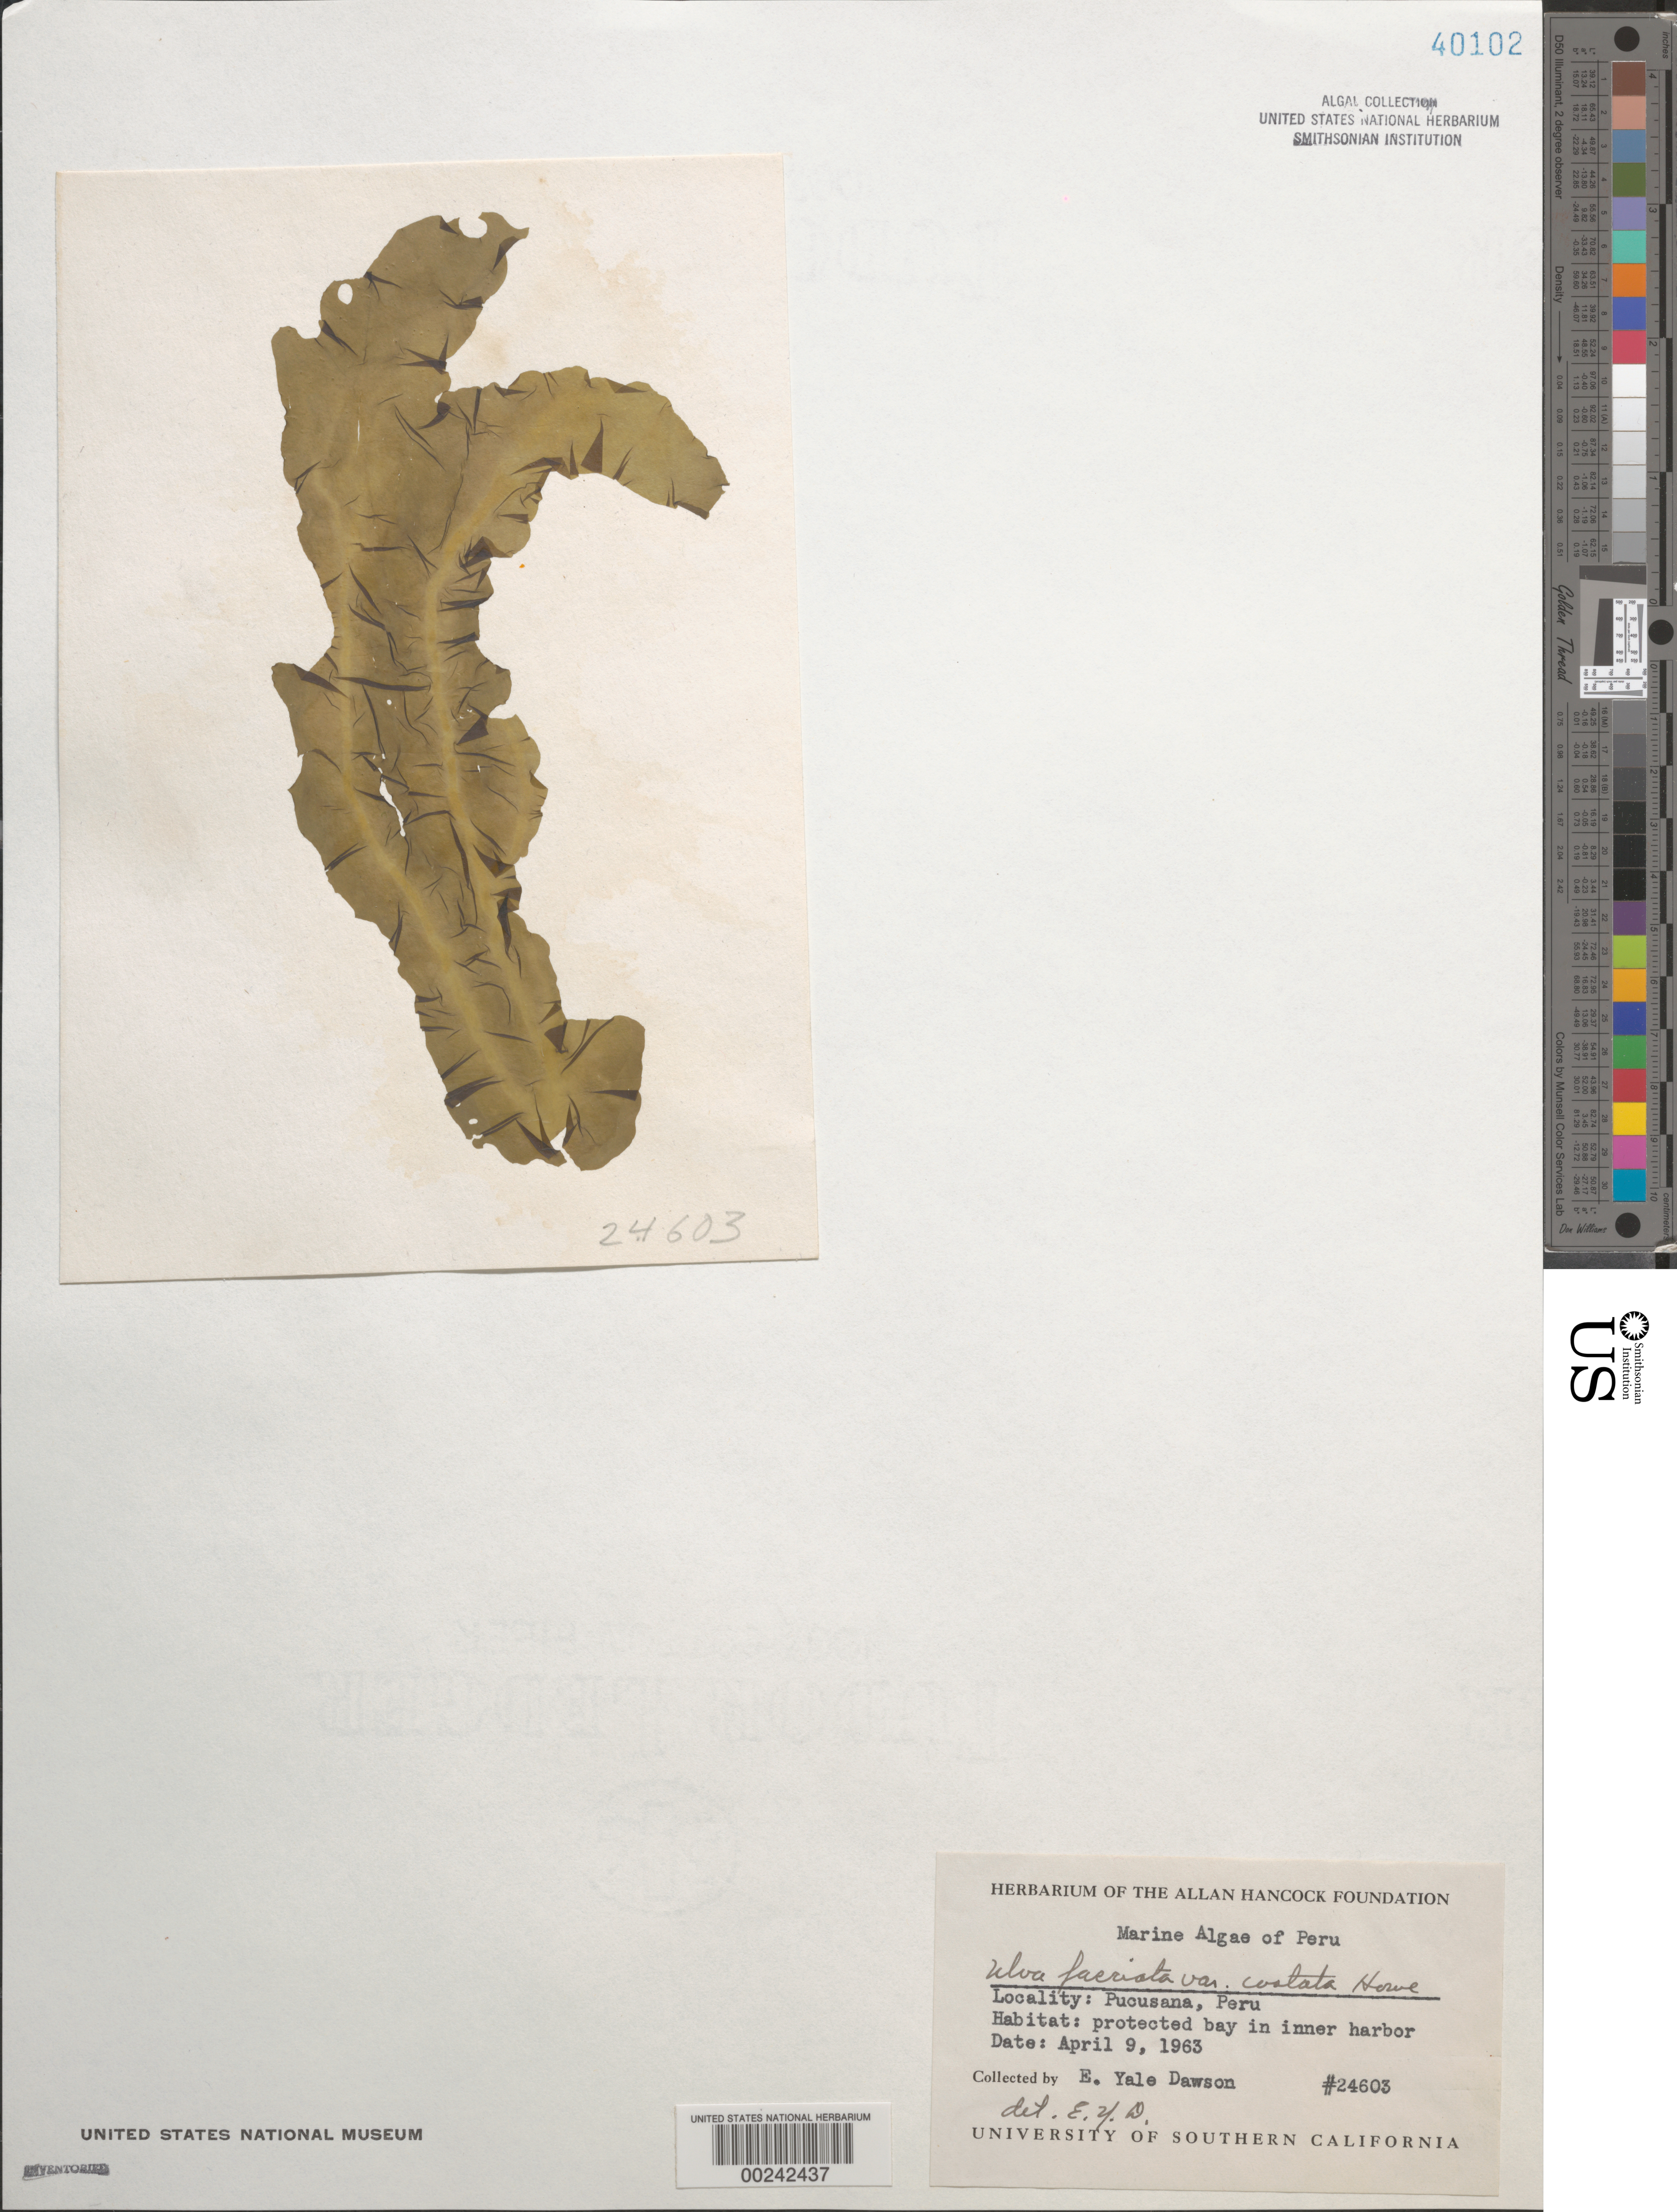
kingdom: Plantae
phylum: Chlorophyta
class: Ulvophyceae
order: Ulvales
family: Ulvaceae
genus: Ulva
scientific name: Ulva lactuca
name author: L.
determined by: Algae name updating Project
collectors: E. Y. Dawson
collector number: EYD 24603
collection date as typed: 09 Apr 1963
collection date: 1963-04-09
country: Peru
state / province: Lima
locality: Pucusana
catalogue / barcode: US 40102